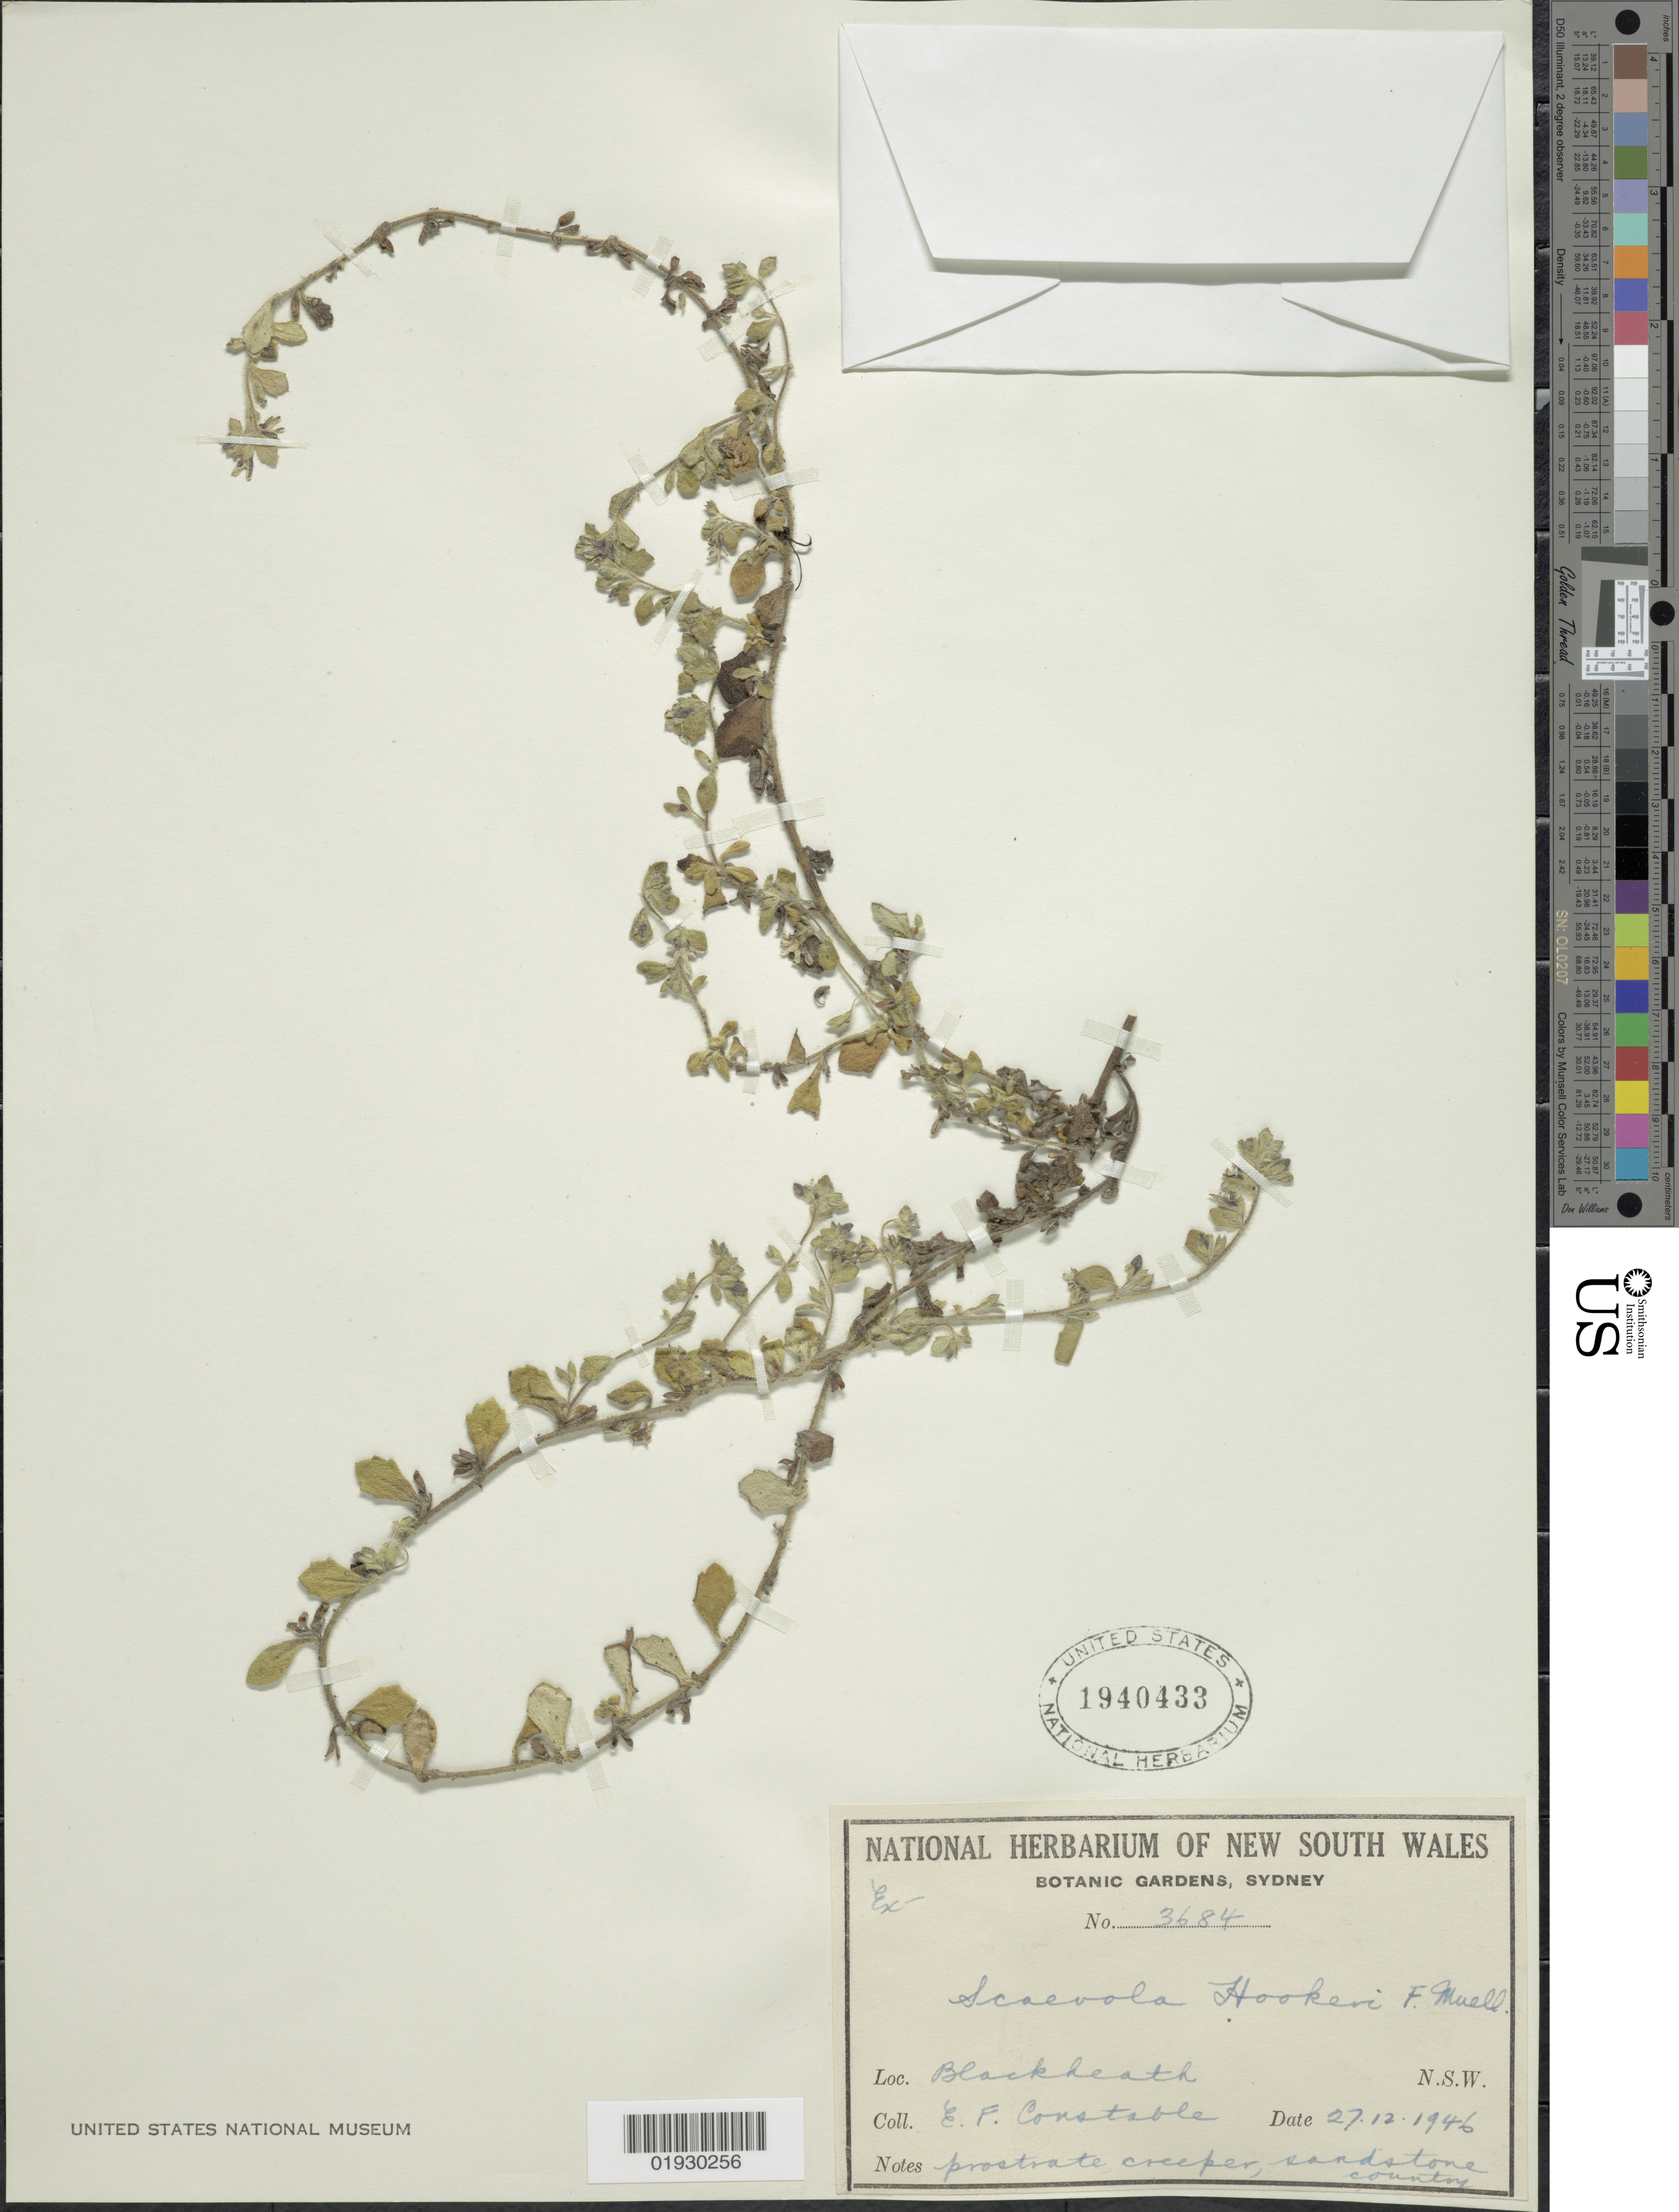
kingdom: Plantae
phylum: Tracheophyta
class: Magnoliopsida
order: Asterales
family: Goodeniaceae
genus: Scaevola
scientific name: Scaevola hookeri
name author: F. Muell. ex Hook. f.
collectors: E. F. Constable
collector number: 3684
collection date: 1946-12-27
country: Australia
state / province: New South Wales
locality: Blackheath. N.S.W.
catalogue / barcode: US 1940433